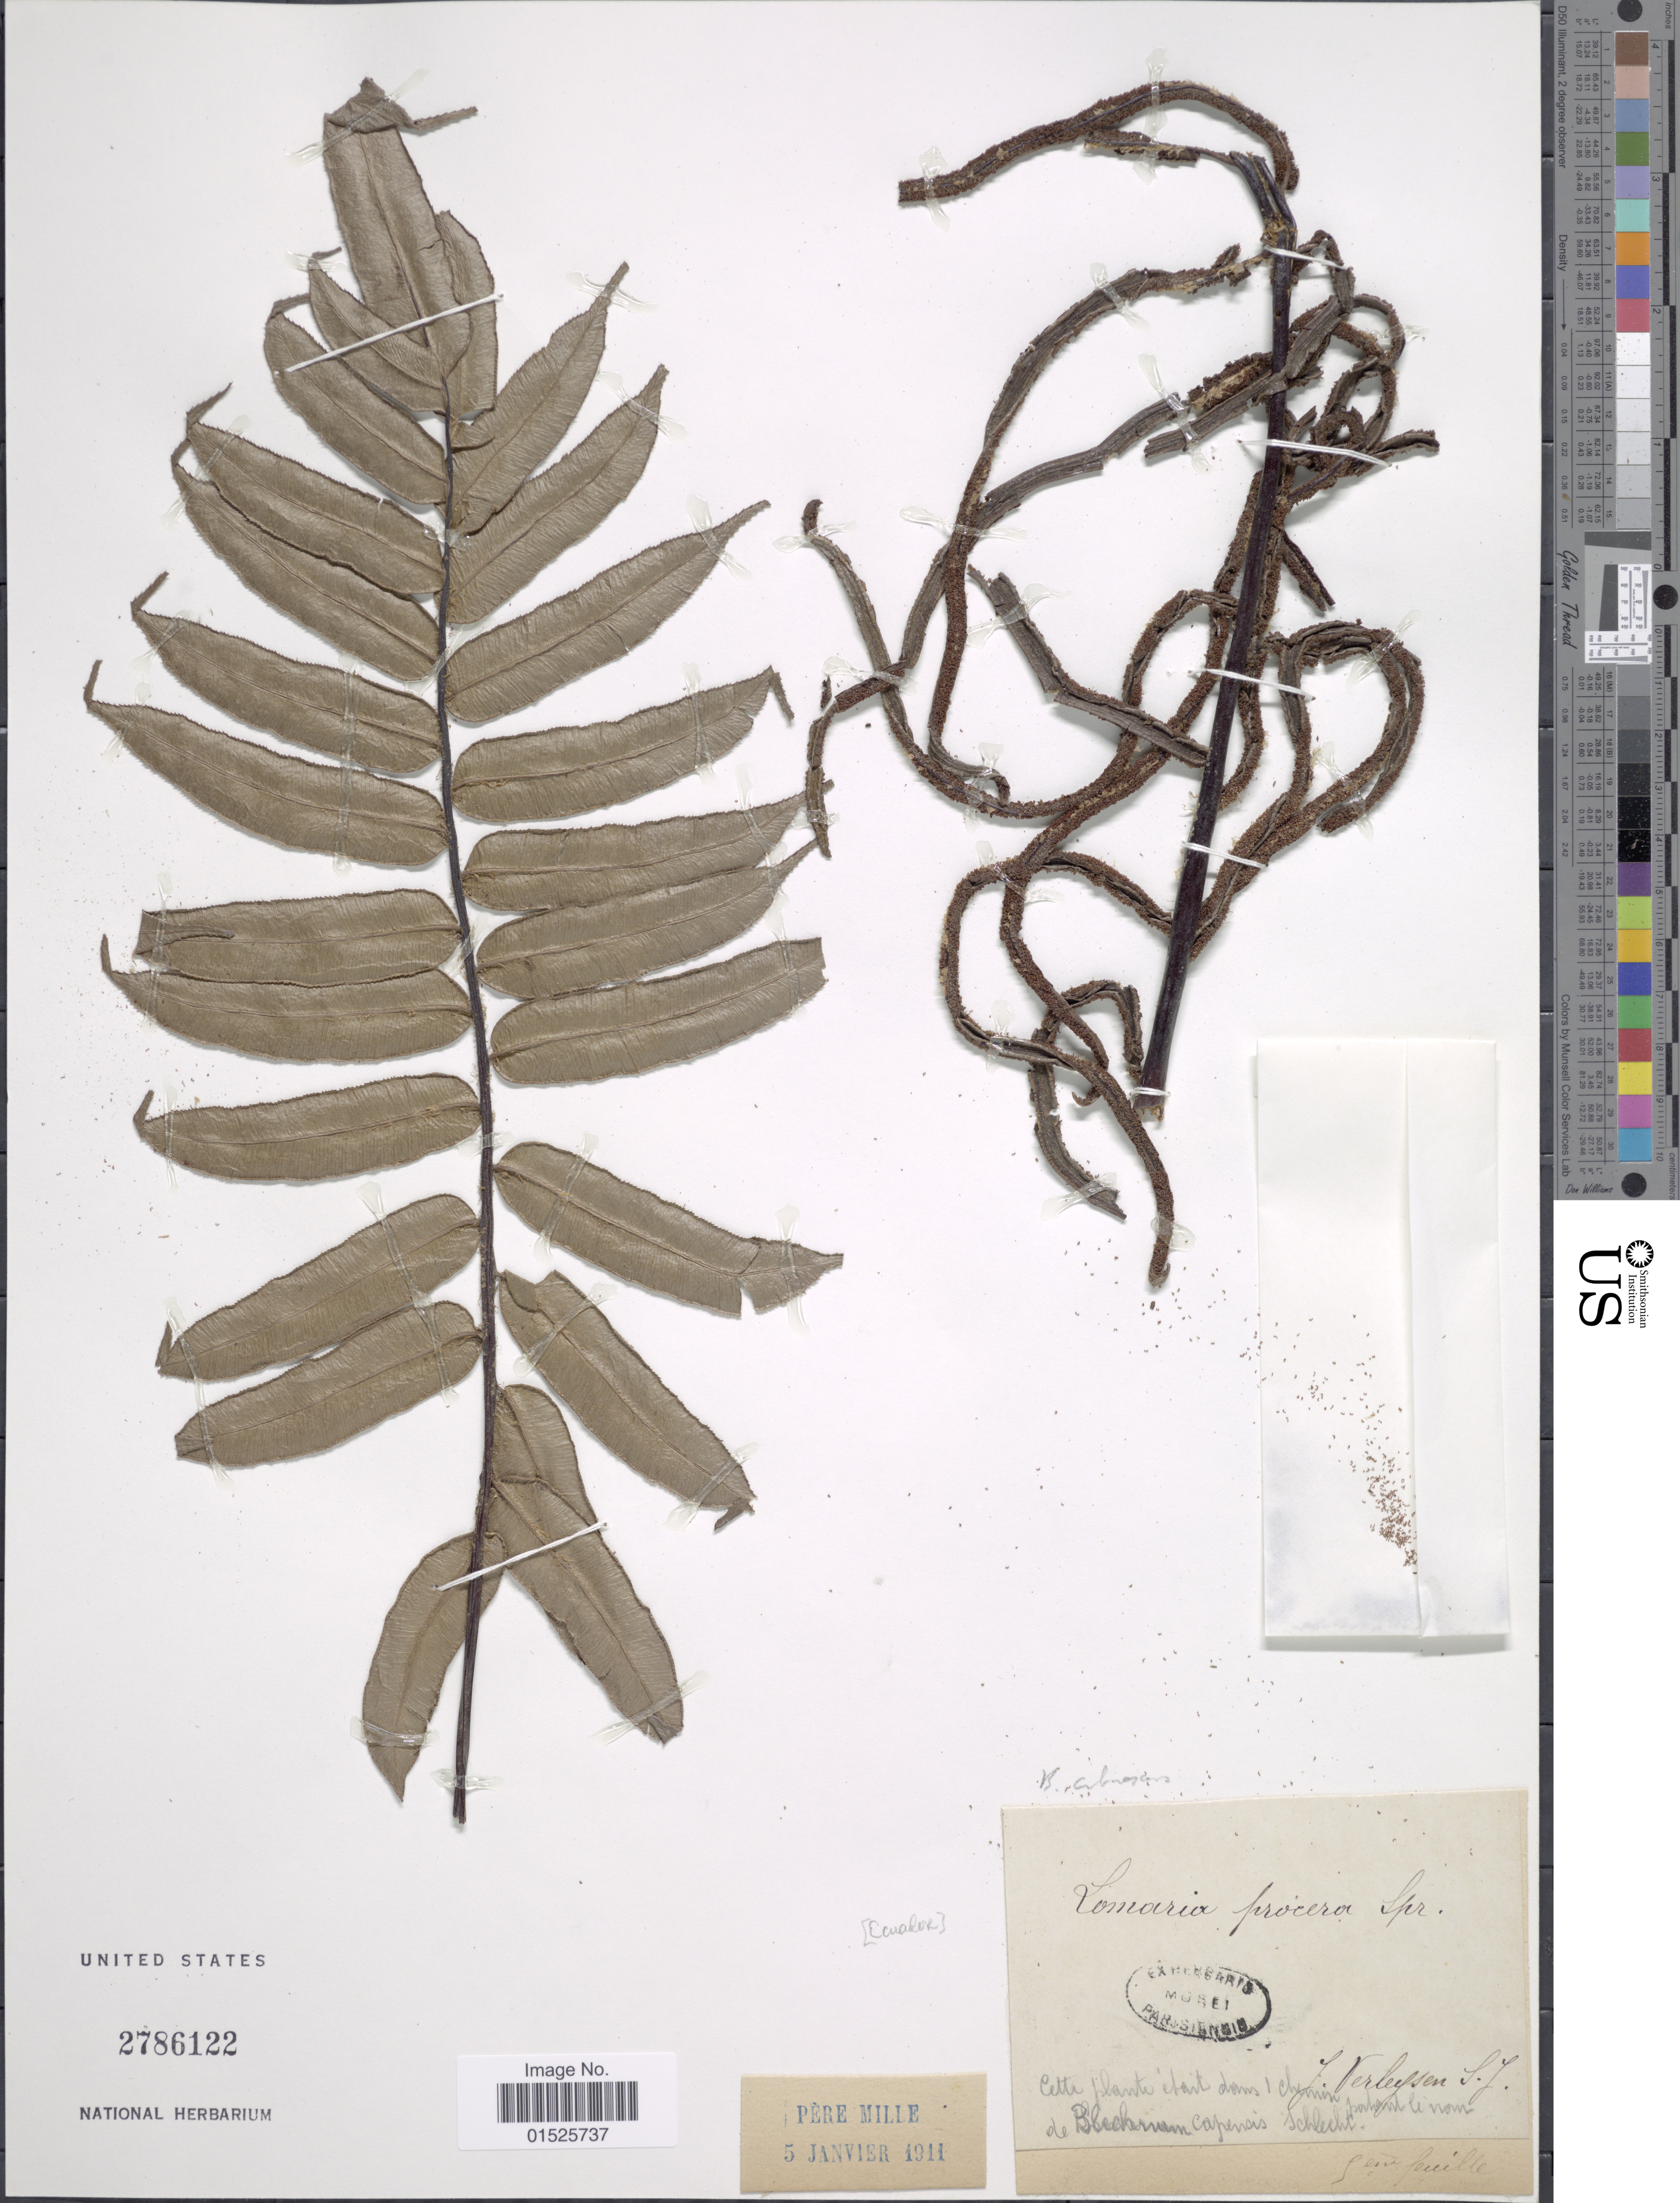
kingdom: Plantae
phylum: Tracheophyta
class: Polypodiopsida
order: Polypodiales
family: Blechnaceae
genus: Blechnum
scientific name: Blechnum cordatum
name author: (Desv.) Hieron.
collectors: J. Verleysen S. J.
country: Ecuador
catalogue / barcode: US 2786122